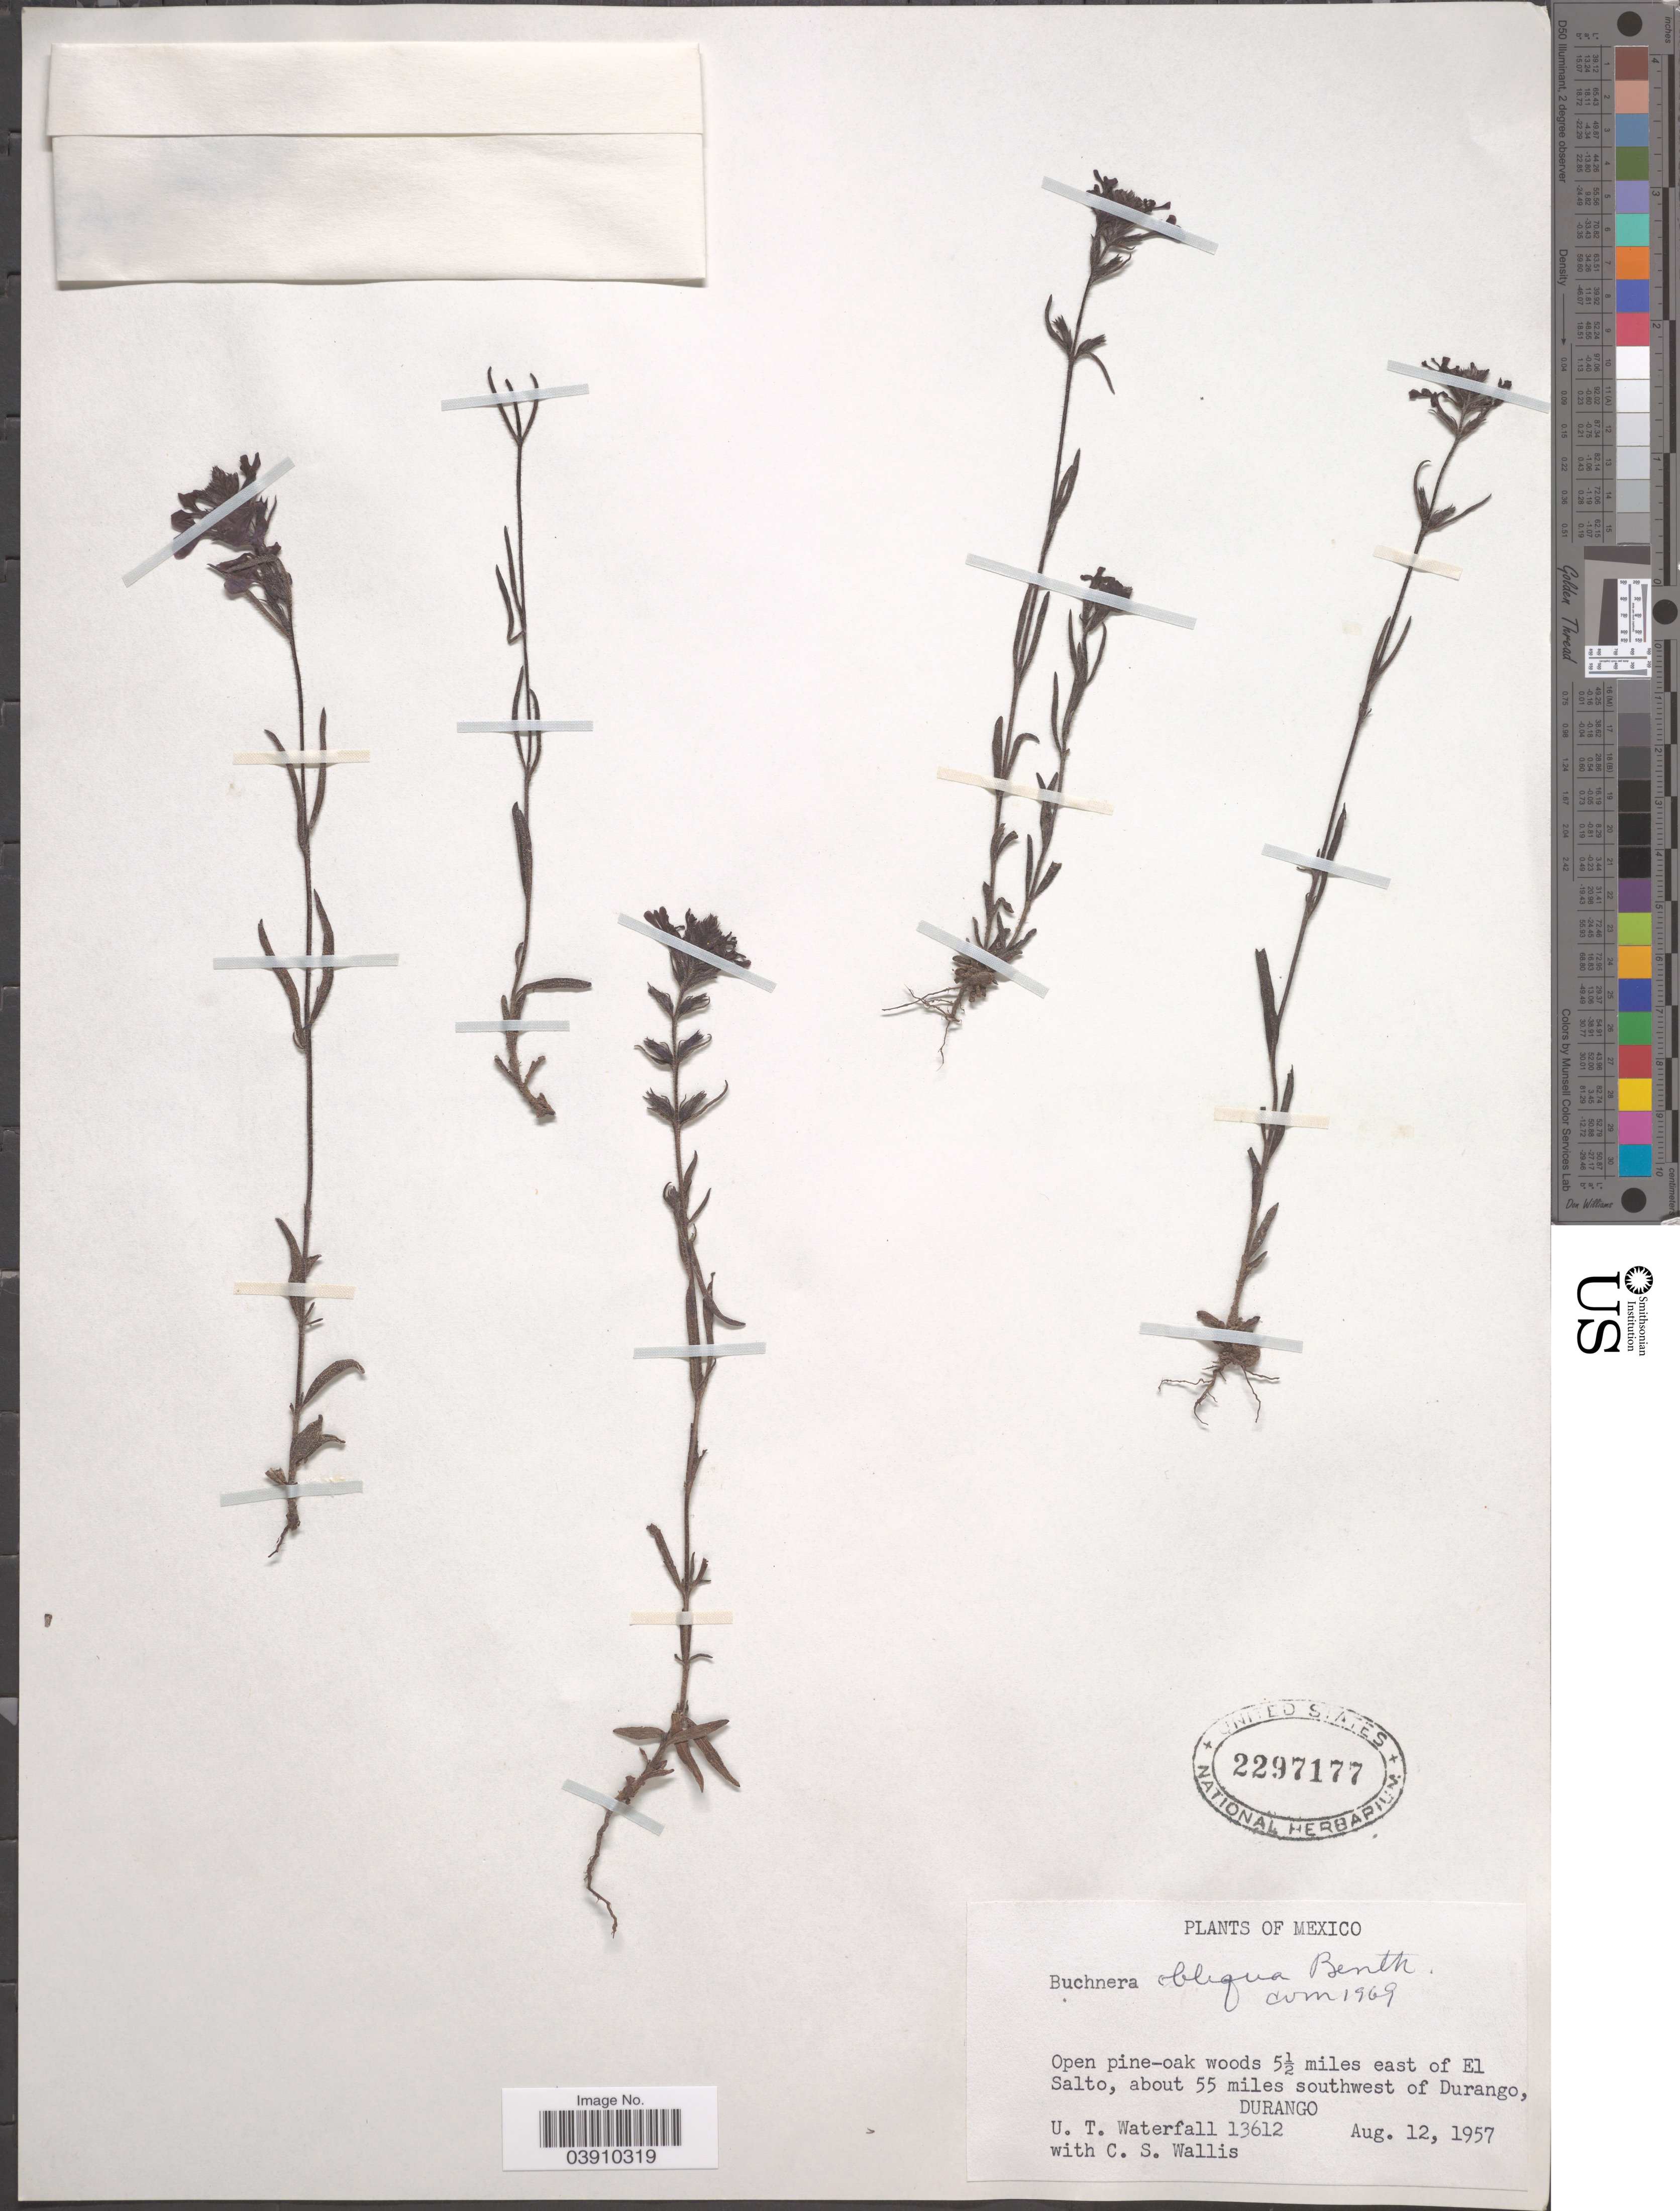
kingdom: Plantae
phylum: Tracheophyta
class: Magnoliopsida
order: Lamiales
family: Orobanchaceae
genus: Buchnera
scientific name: Buchnera obliqua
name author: Benth.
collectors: U. T. Waterfall & C. S. Wallis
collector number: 13612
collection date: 1957-08-12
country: Mexico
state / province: Durango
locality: Open pine-oak woods 5½ miles east of El Salto, about 55 miles southwest of Durango.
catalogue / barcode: US 2297177